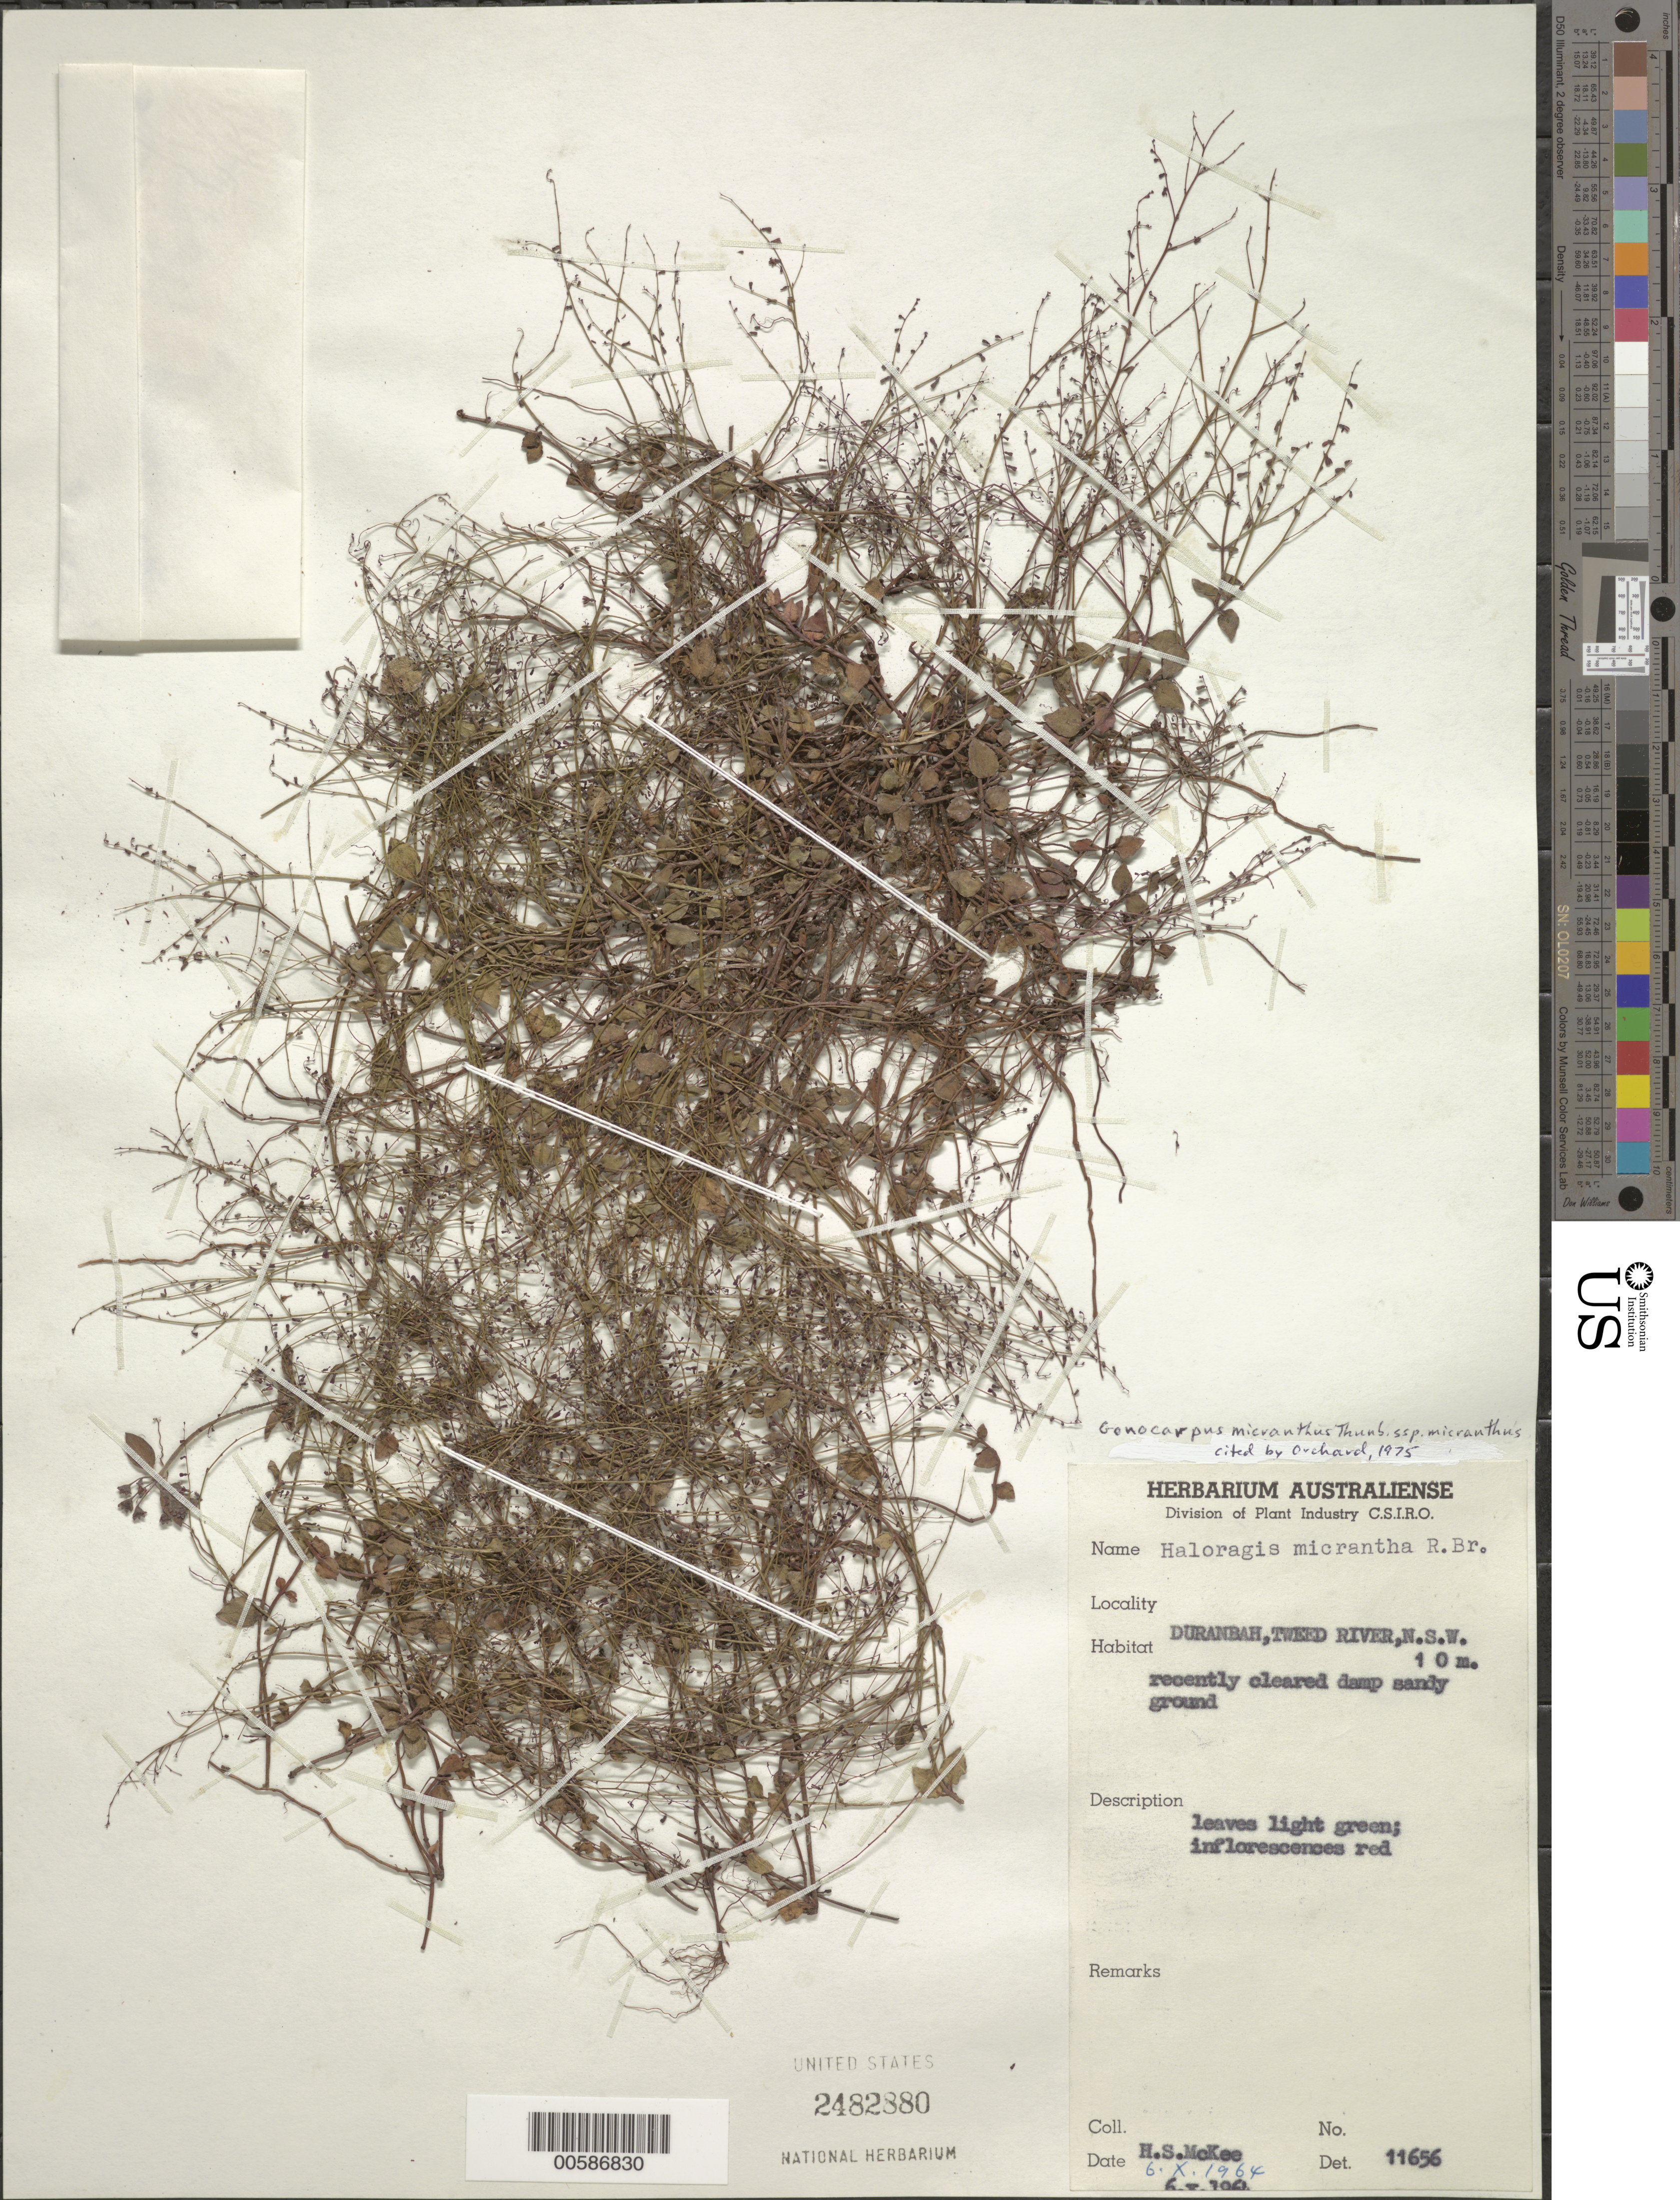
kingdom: Plantae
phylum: Tracheophyta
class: Magnoliopsida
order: Saxifragales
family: Haloragaceae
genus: Gonocarpus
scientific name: Gonocarpus micranthus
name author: Thunb.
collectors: H. S. MacKee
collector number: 11656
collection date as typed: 06 Oct 1964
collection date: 1964-10-06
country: Australia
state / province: New South Wales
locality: Duranbah, Twed River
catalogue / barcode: US 2482880